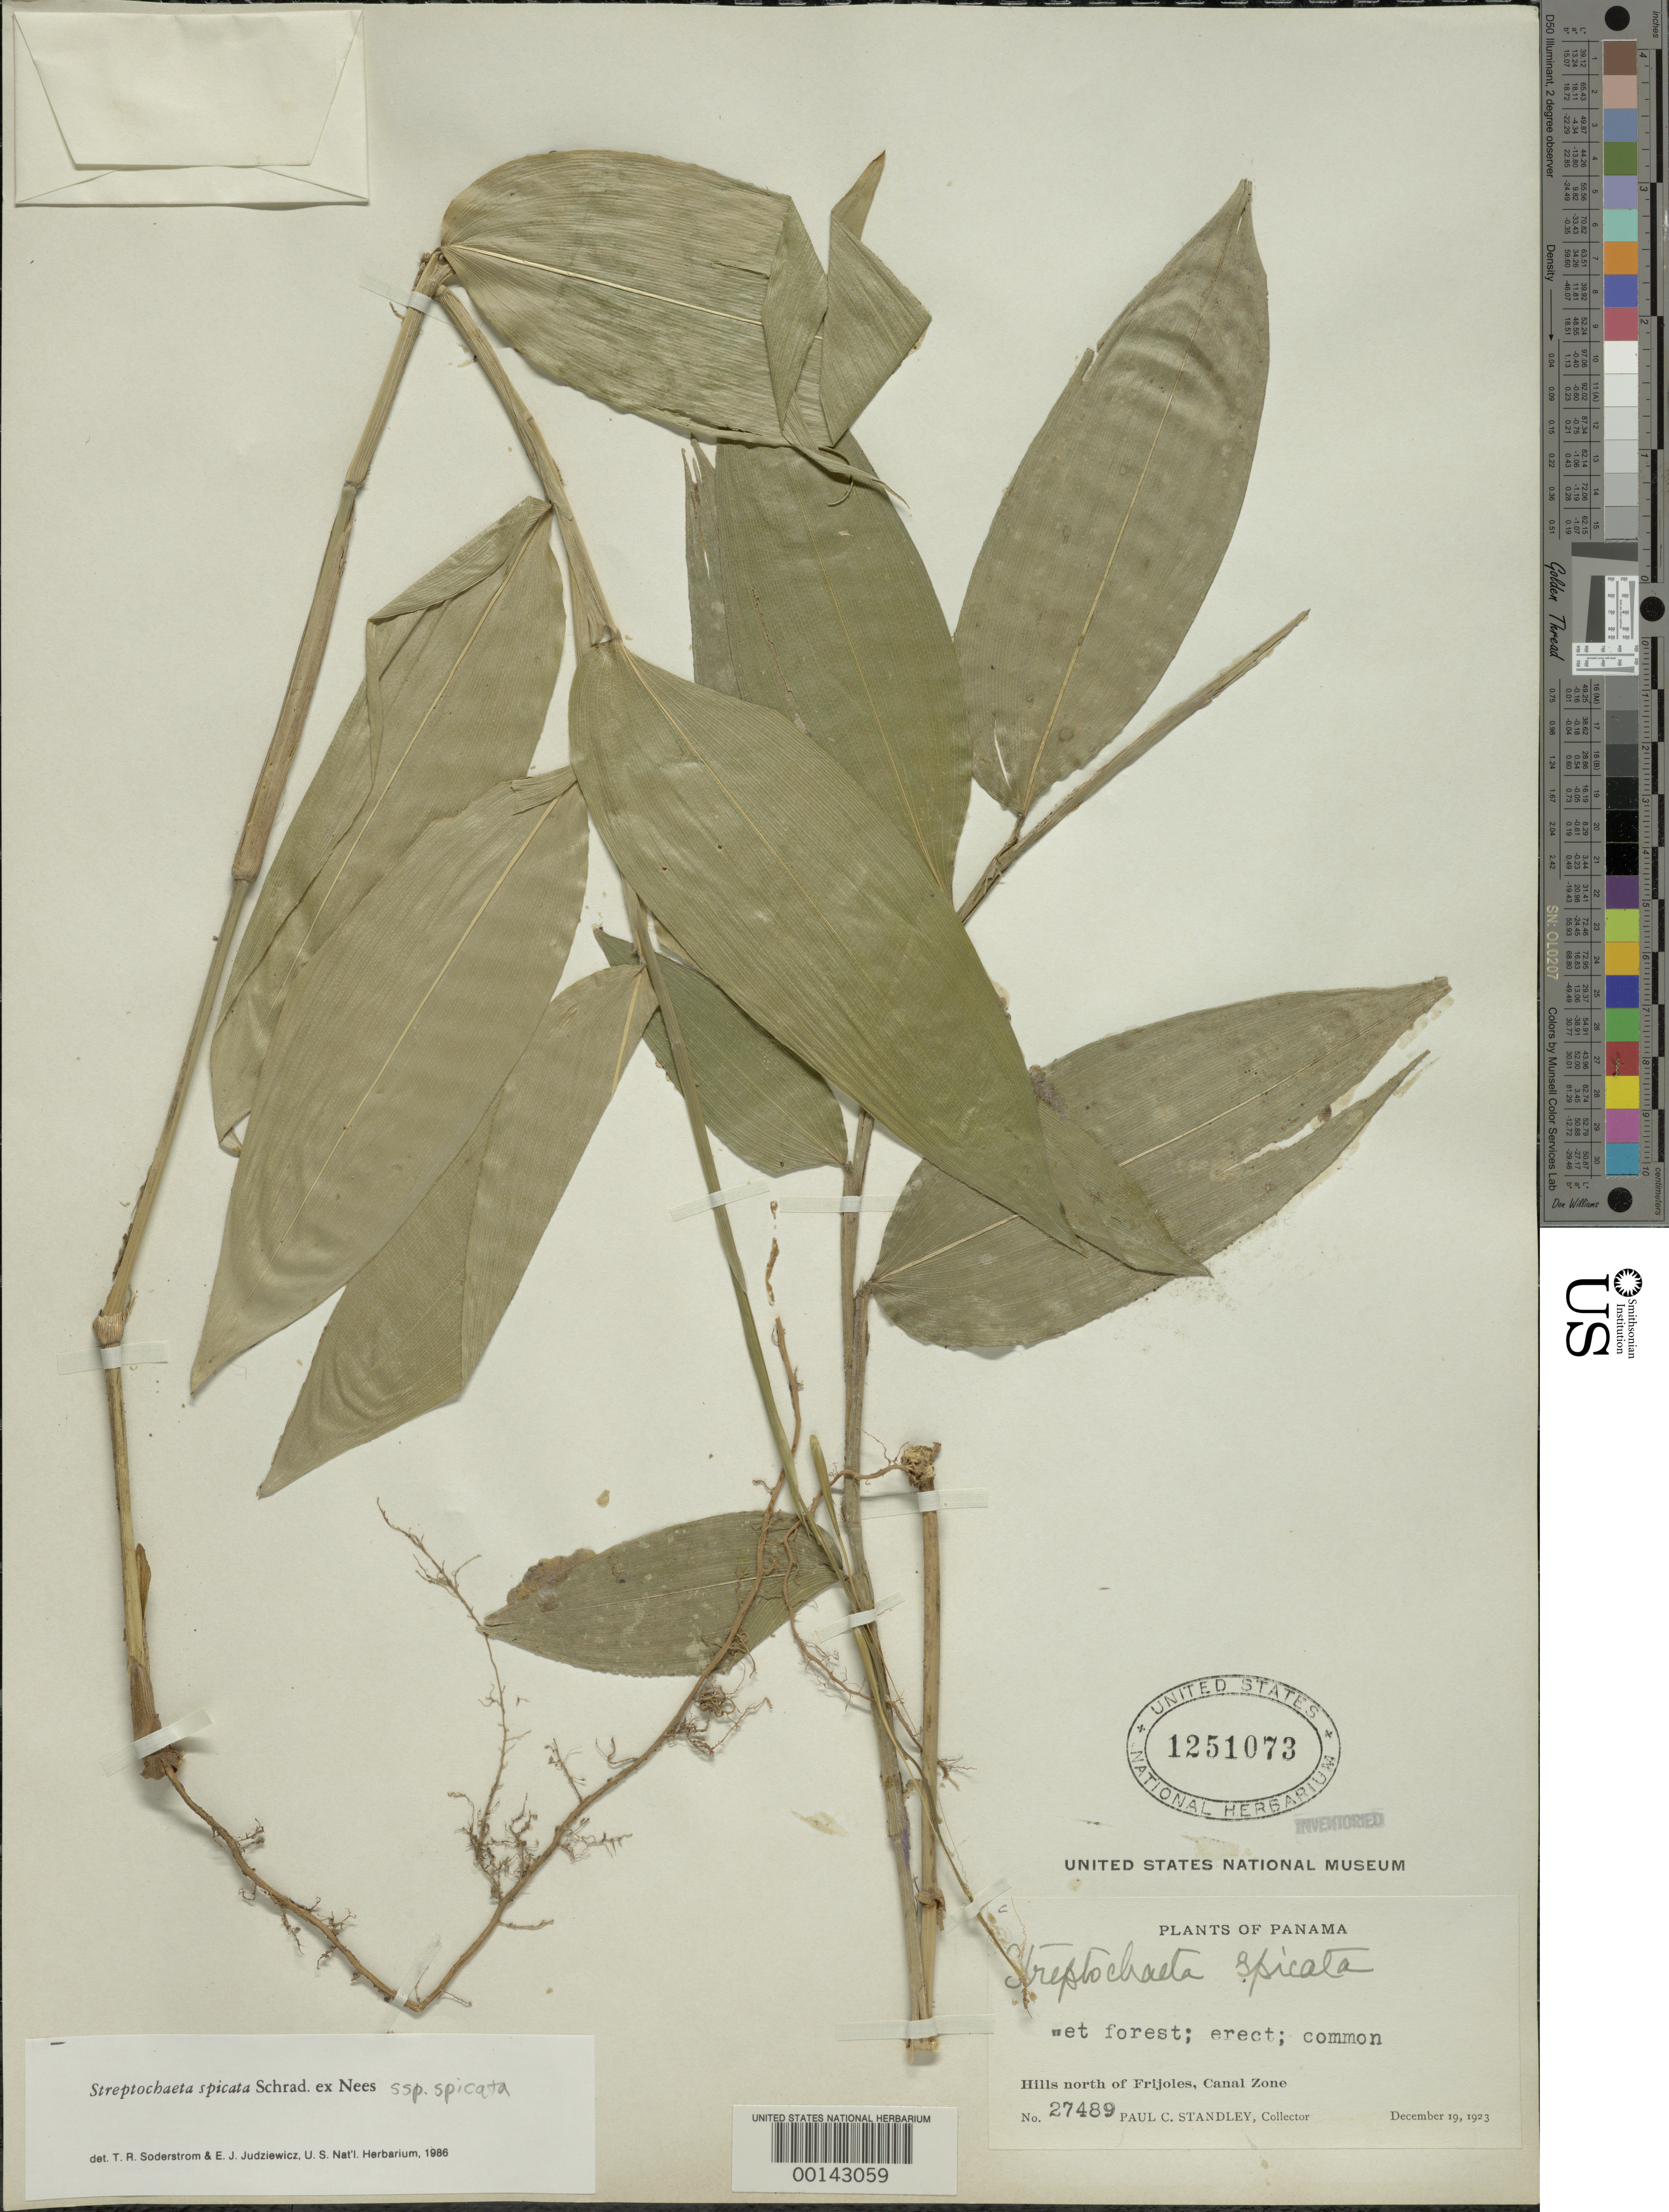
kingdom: Plantae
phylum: Tracheophyta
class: Liliopsida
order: Poales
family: Poaceae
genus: Streptochaeta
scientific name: Streptochaeta spicata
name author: Schrad. ex Nees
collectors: P. C. Standley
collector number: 27489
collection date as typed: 19 Dec 1923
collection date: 1923-12-19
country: Panama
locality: Frijoles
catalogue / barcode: US 1251073